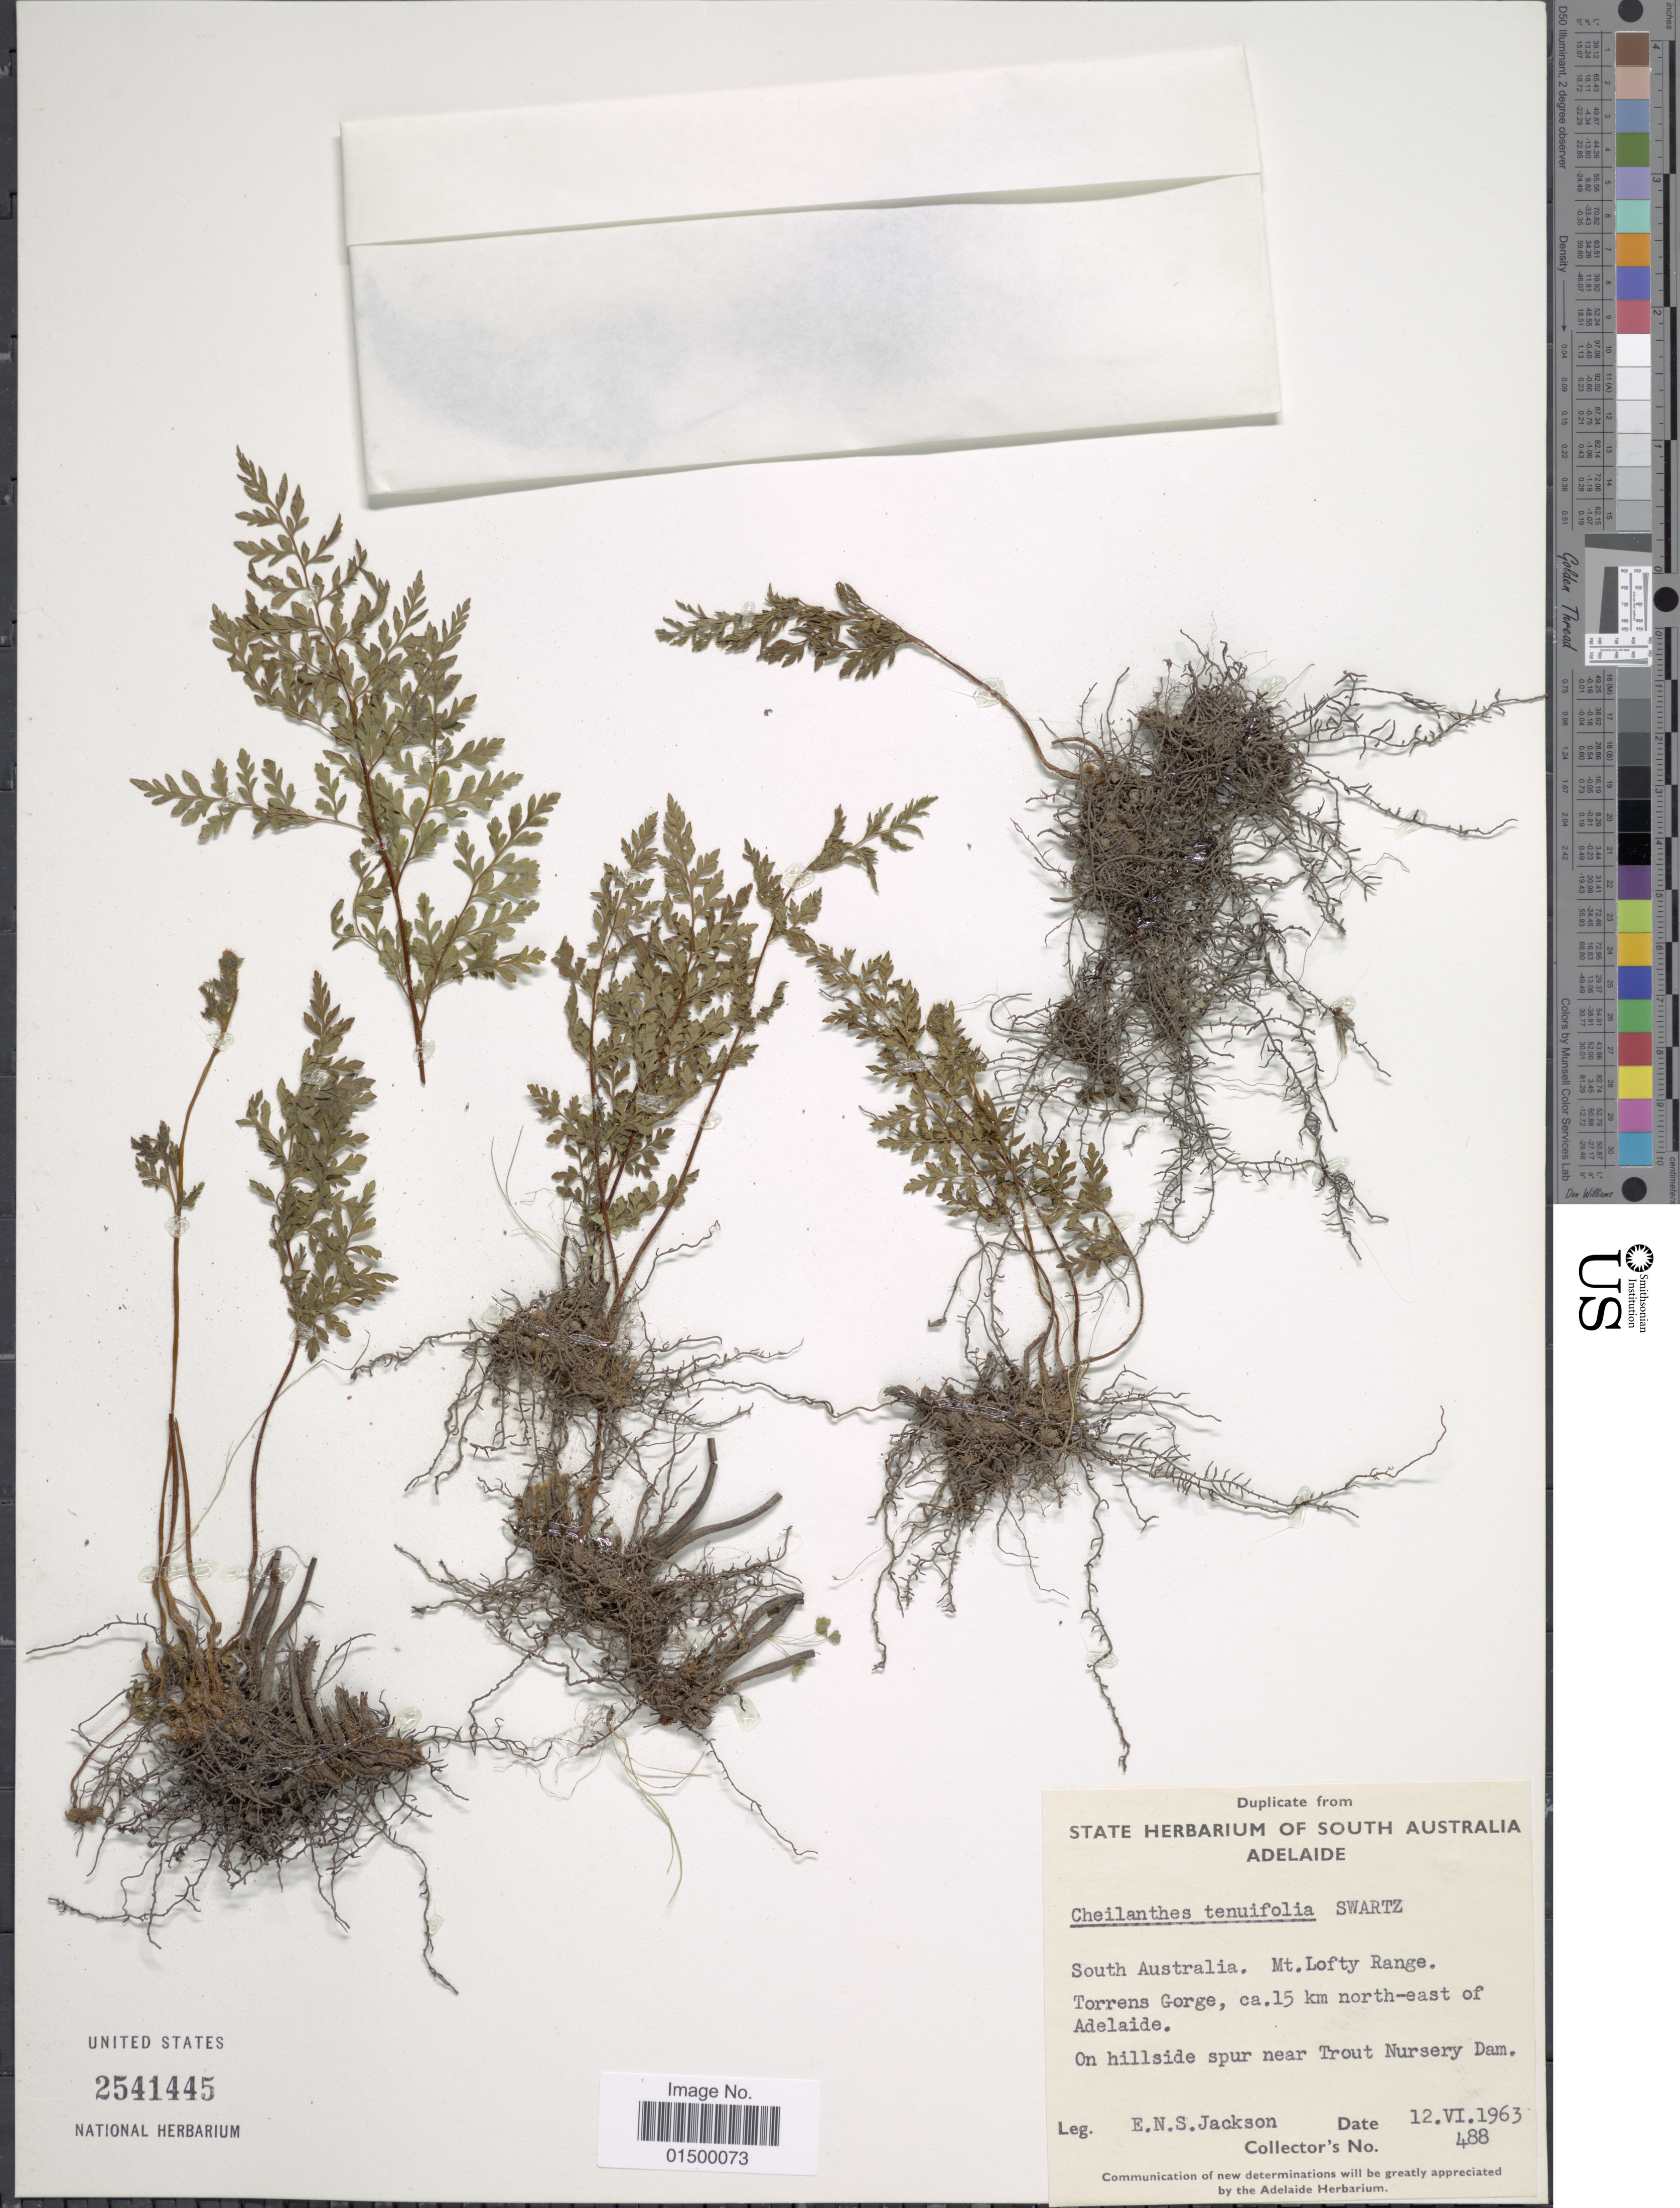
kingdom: Plantae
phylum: Tracheophyta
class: Polypodiopsida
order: Polypodiales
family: Pteridaceae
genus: Cheilanthes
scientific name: Cheilanthes austrotenuifolia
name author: Quirk & T.C. Chambers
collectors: E. Jackson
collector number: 488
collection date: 1963-06-12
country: Australia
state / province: South Australia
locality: Torrens Gorge, ca.15 km north-east of Adelaide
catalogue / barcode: US 2541445